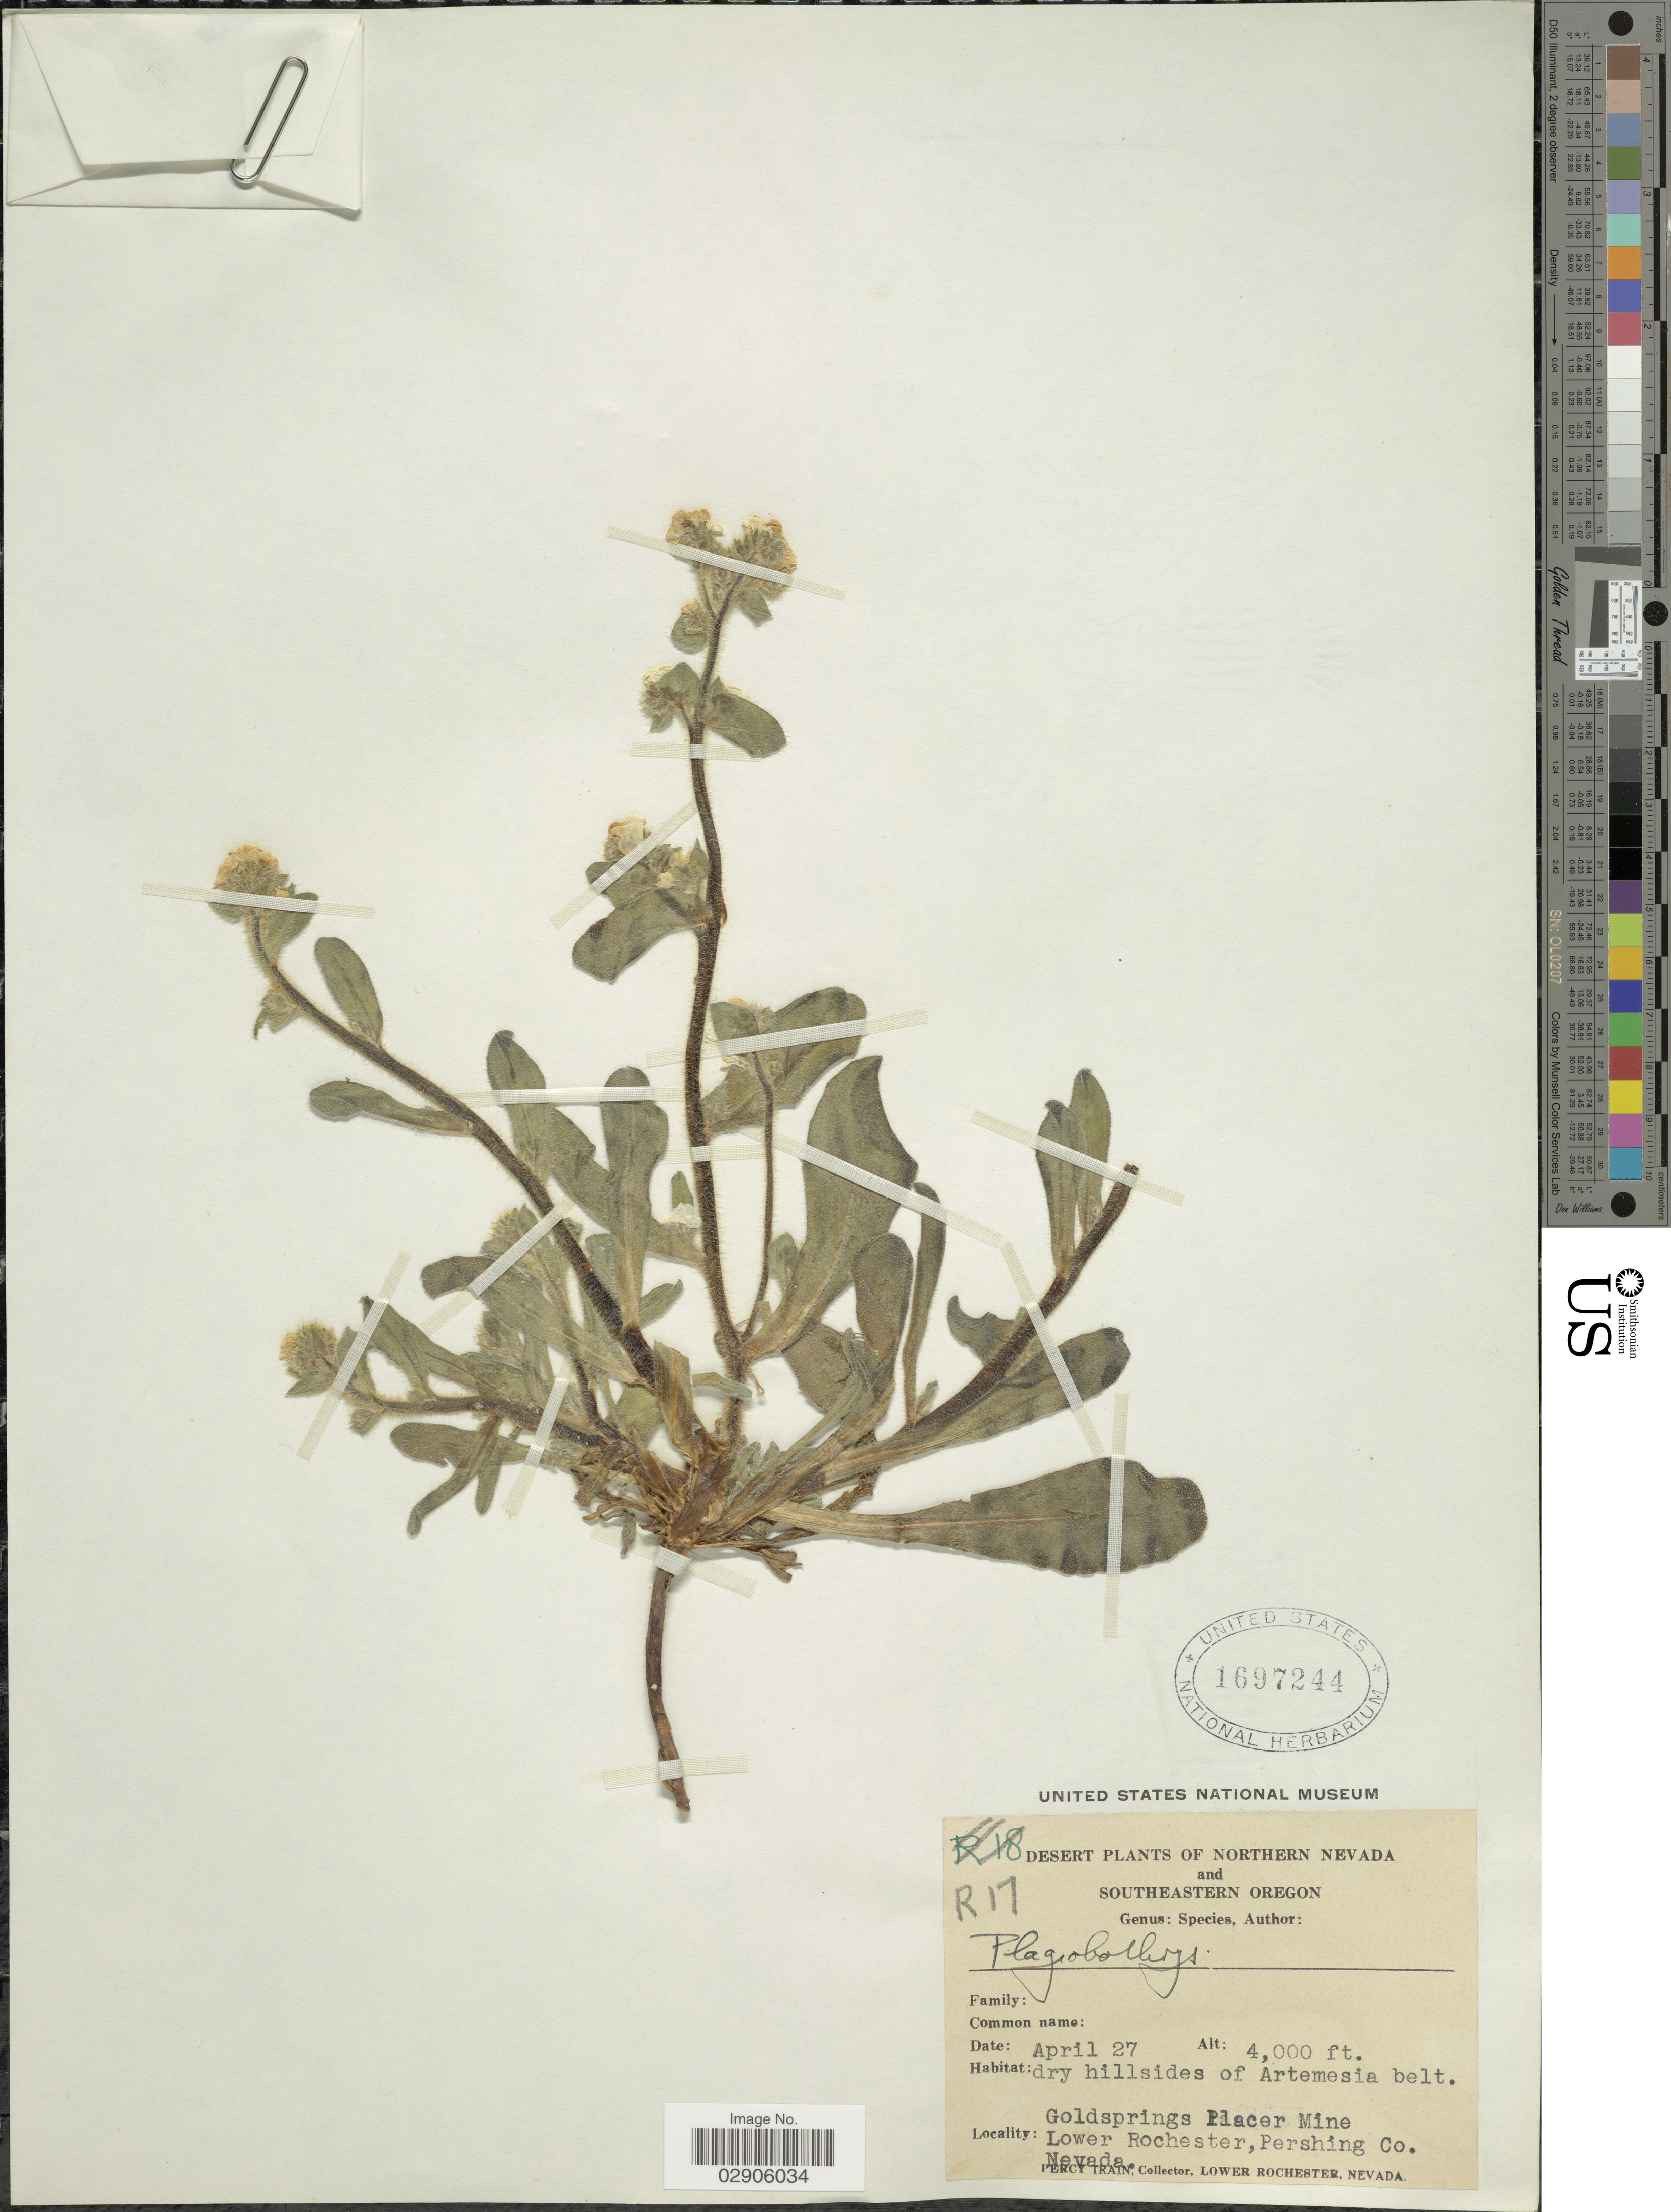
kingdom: Plantae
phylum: Tracheophyta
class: Magnoliopsida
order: Boraginales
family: Boraginaceae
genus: Plagiobothrys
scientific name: Plagiobothrys sp.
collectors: P. Train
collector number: R17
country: United States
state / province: Oregon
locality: Northern Neveda and Southern Oregon, Goldspring Placer Mine, Lower Rochester, Pershing Co.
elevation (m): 1219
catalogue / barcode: US 1697244